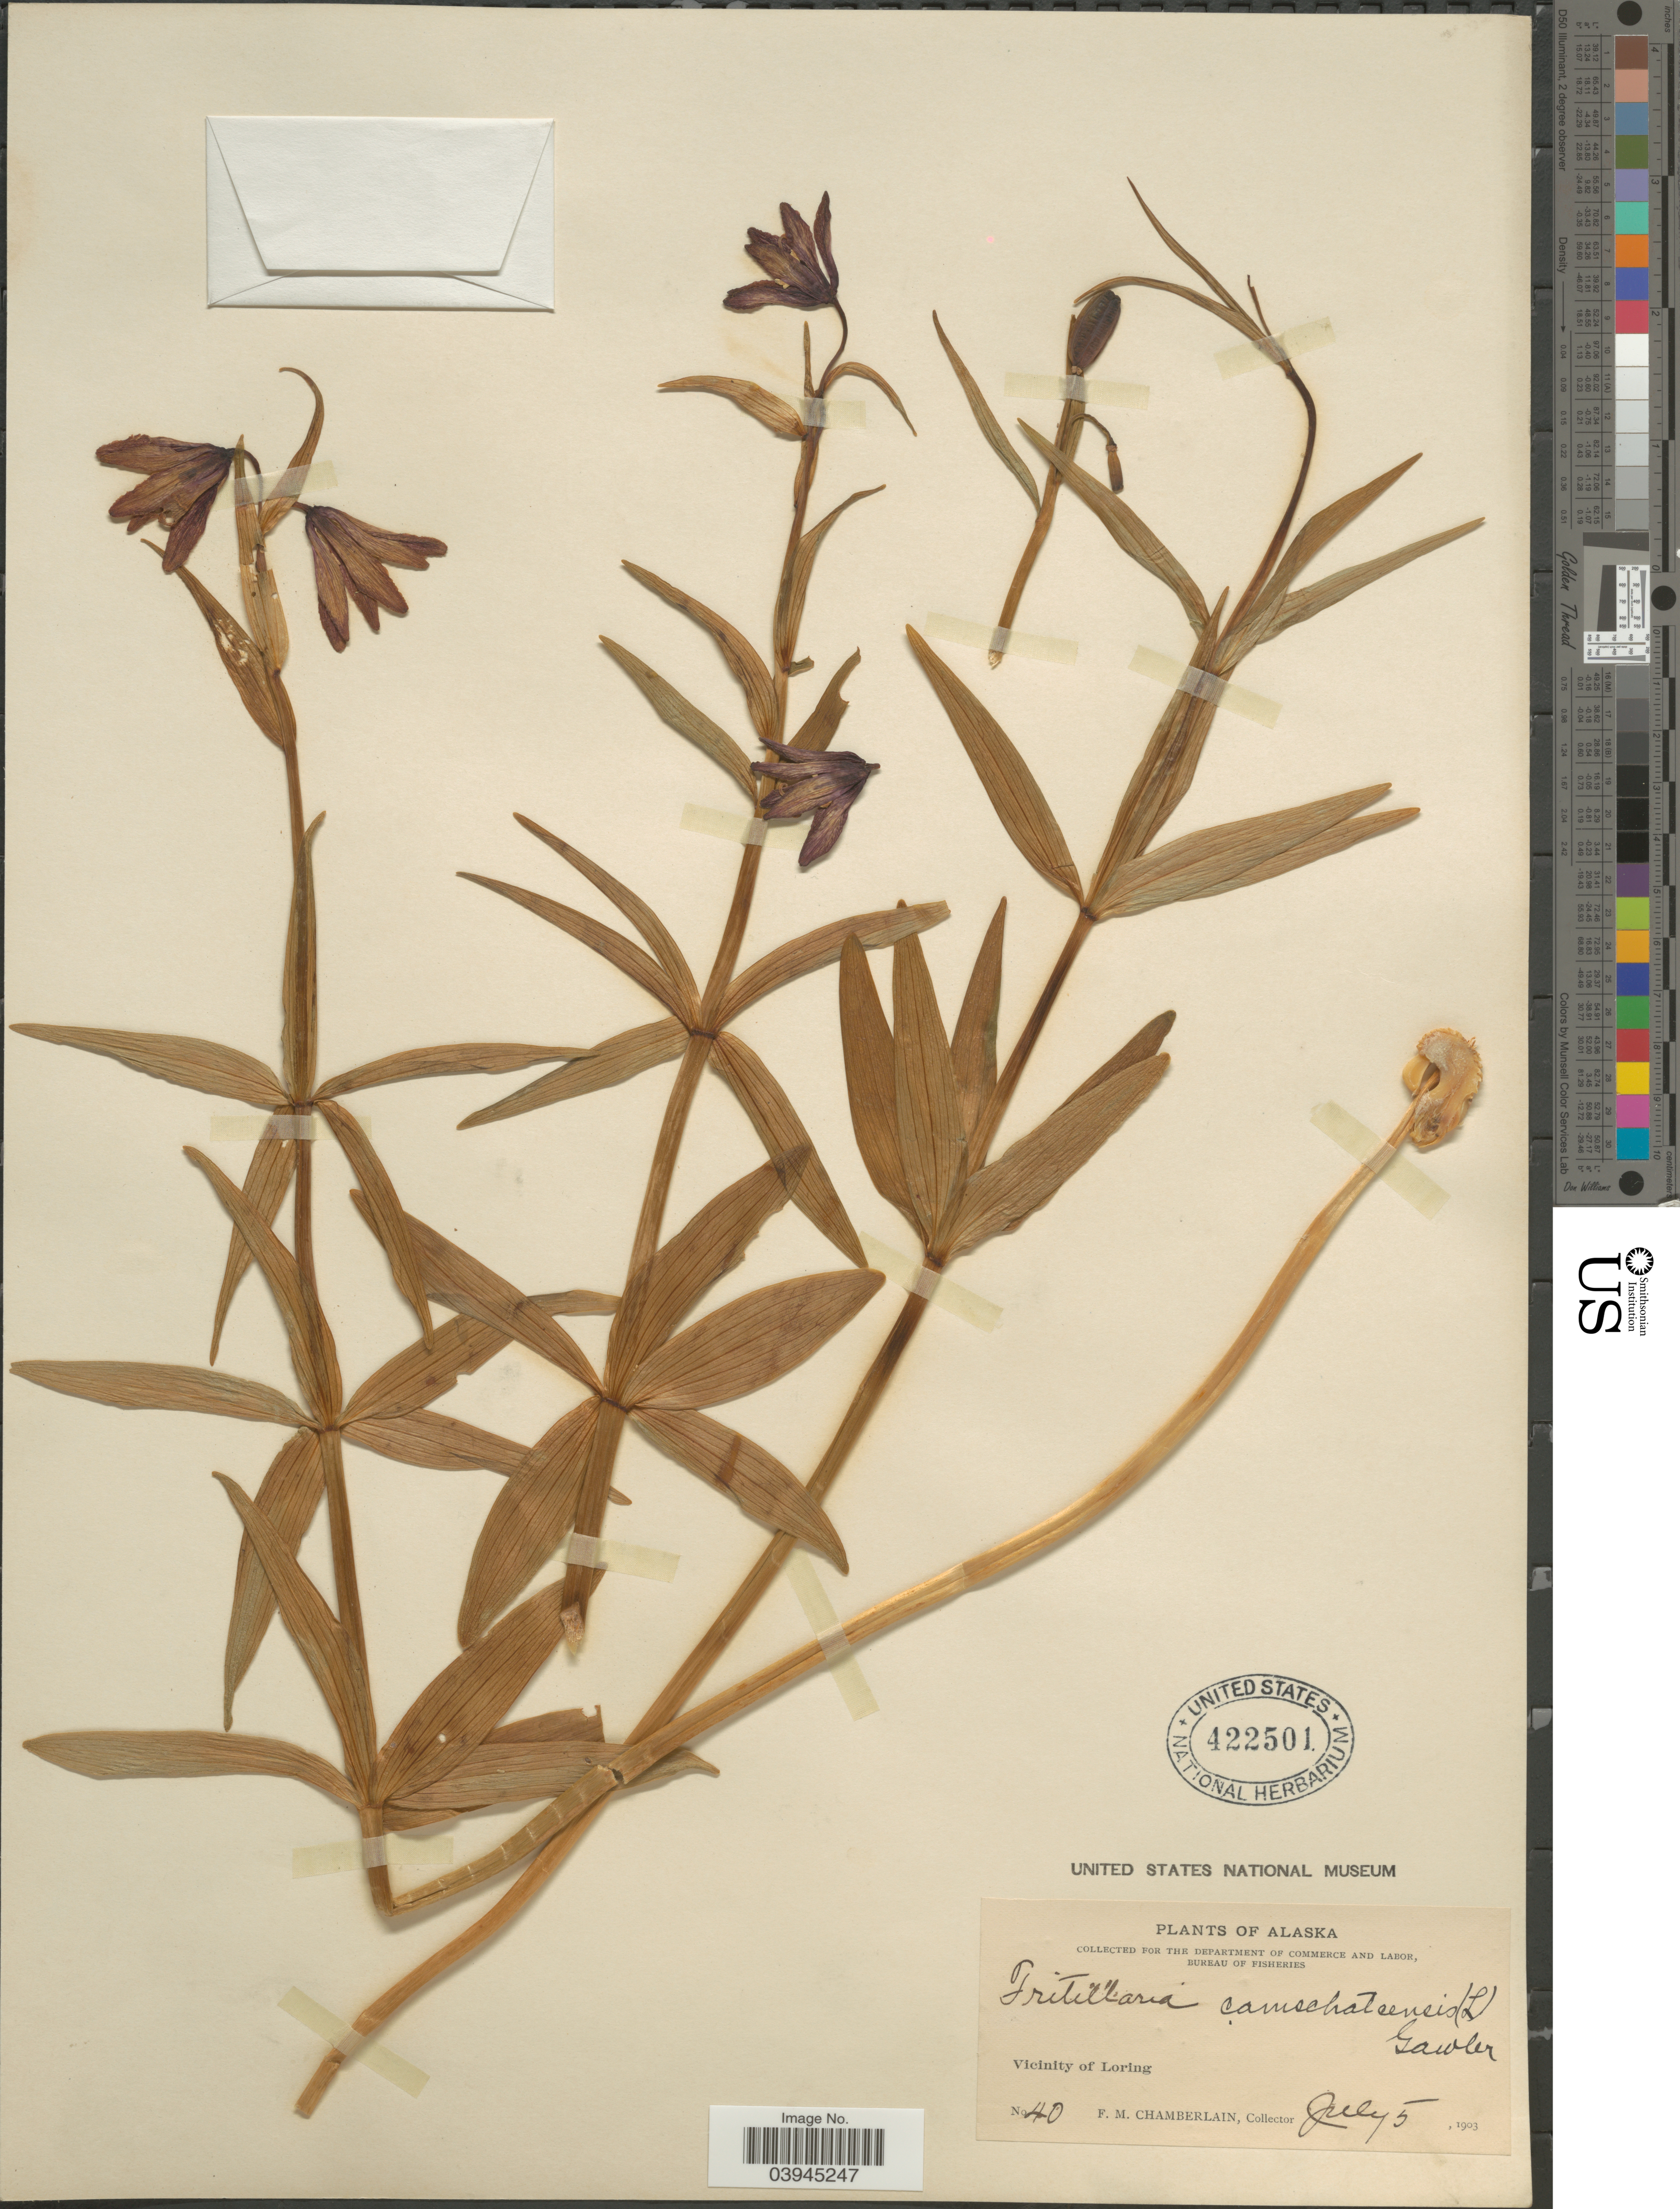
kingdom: Plantae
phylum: Tracheophyta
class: Liliopsida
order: Liliales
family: Liliaceae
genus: Fritillaria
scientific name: Fritillaria camschatcensis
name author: (L.) Ker Gawl.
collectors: F. Chamberlain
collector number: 40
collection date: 1903-07-05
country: United States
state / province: Alaska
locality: Vicinity of Loring.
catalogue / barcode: US 422501